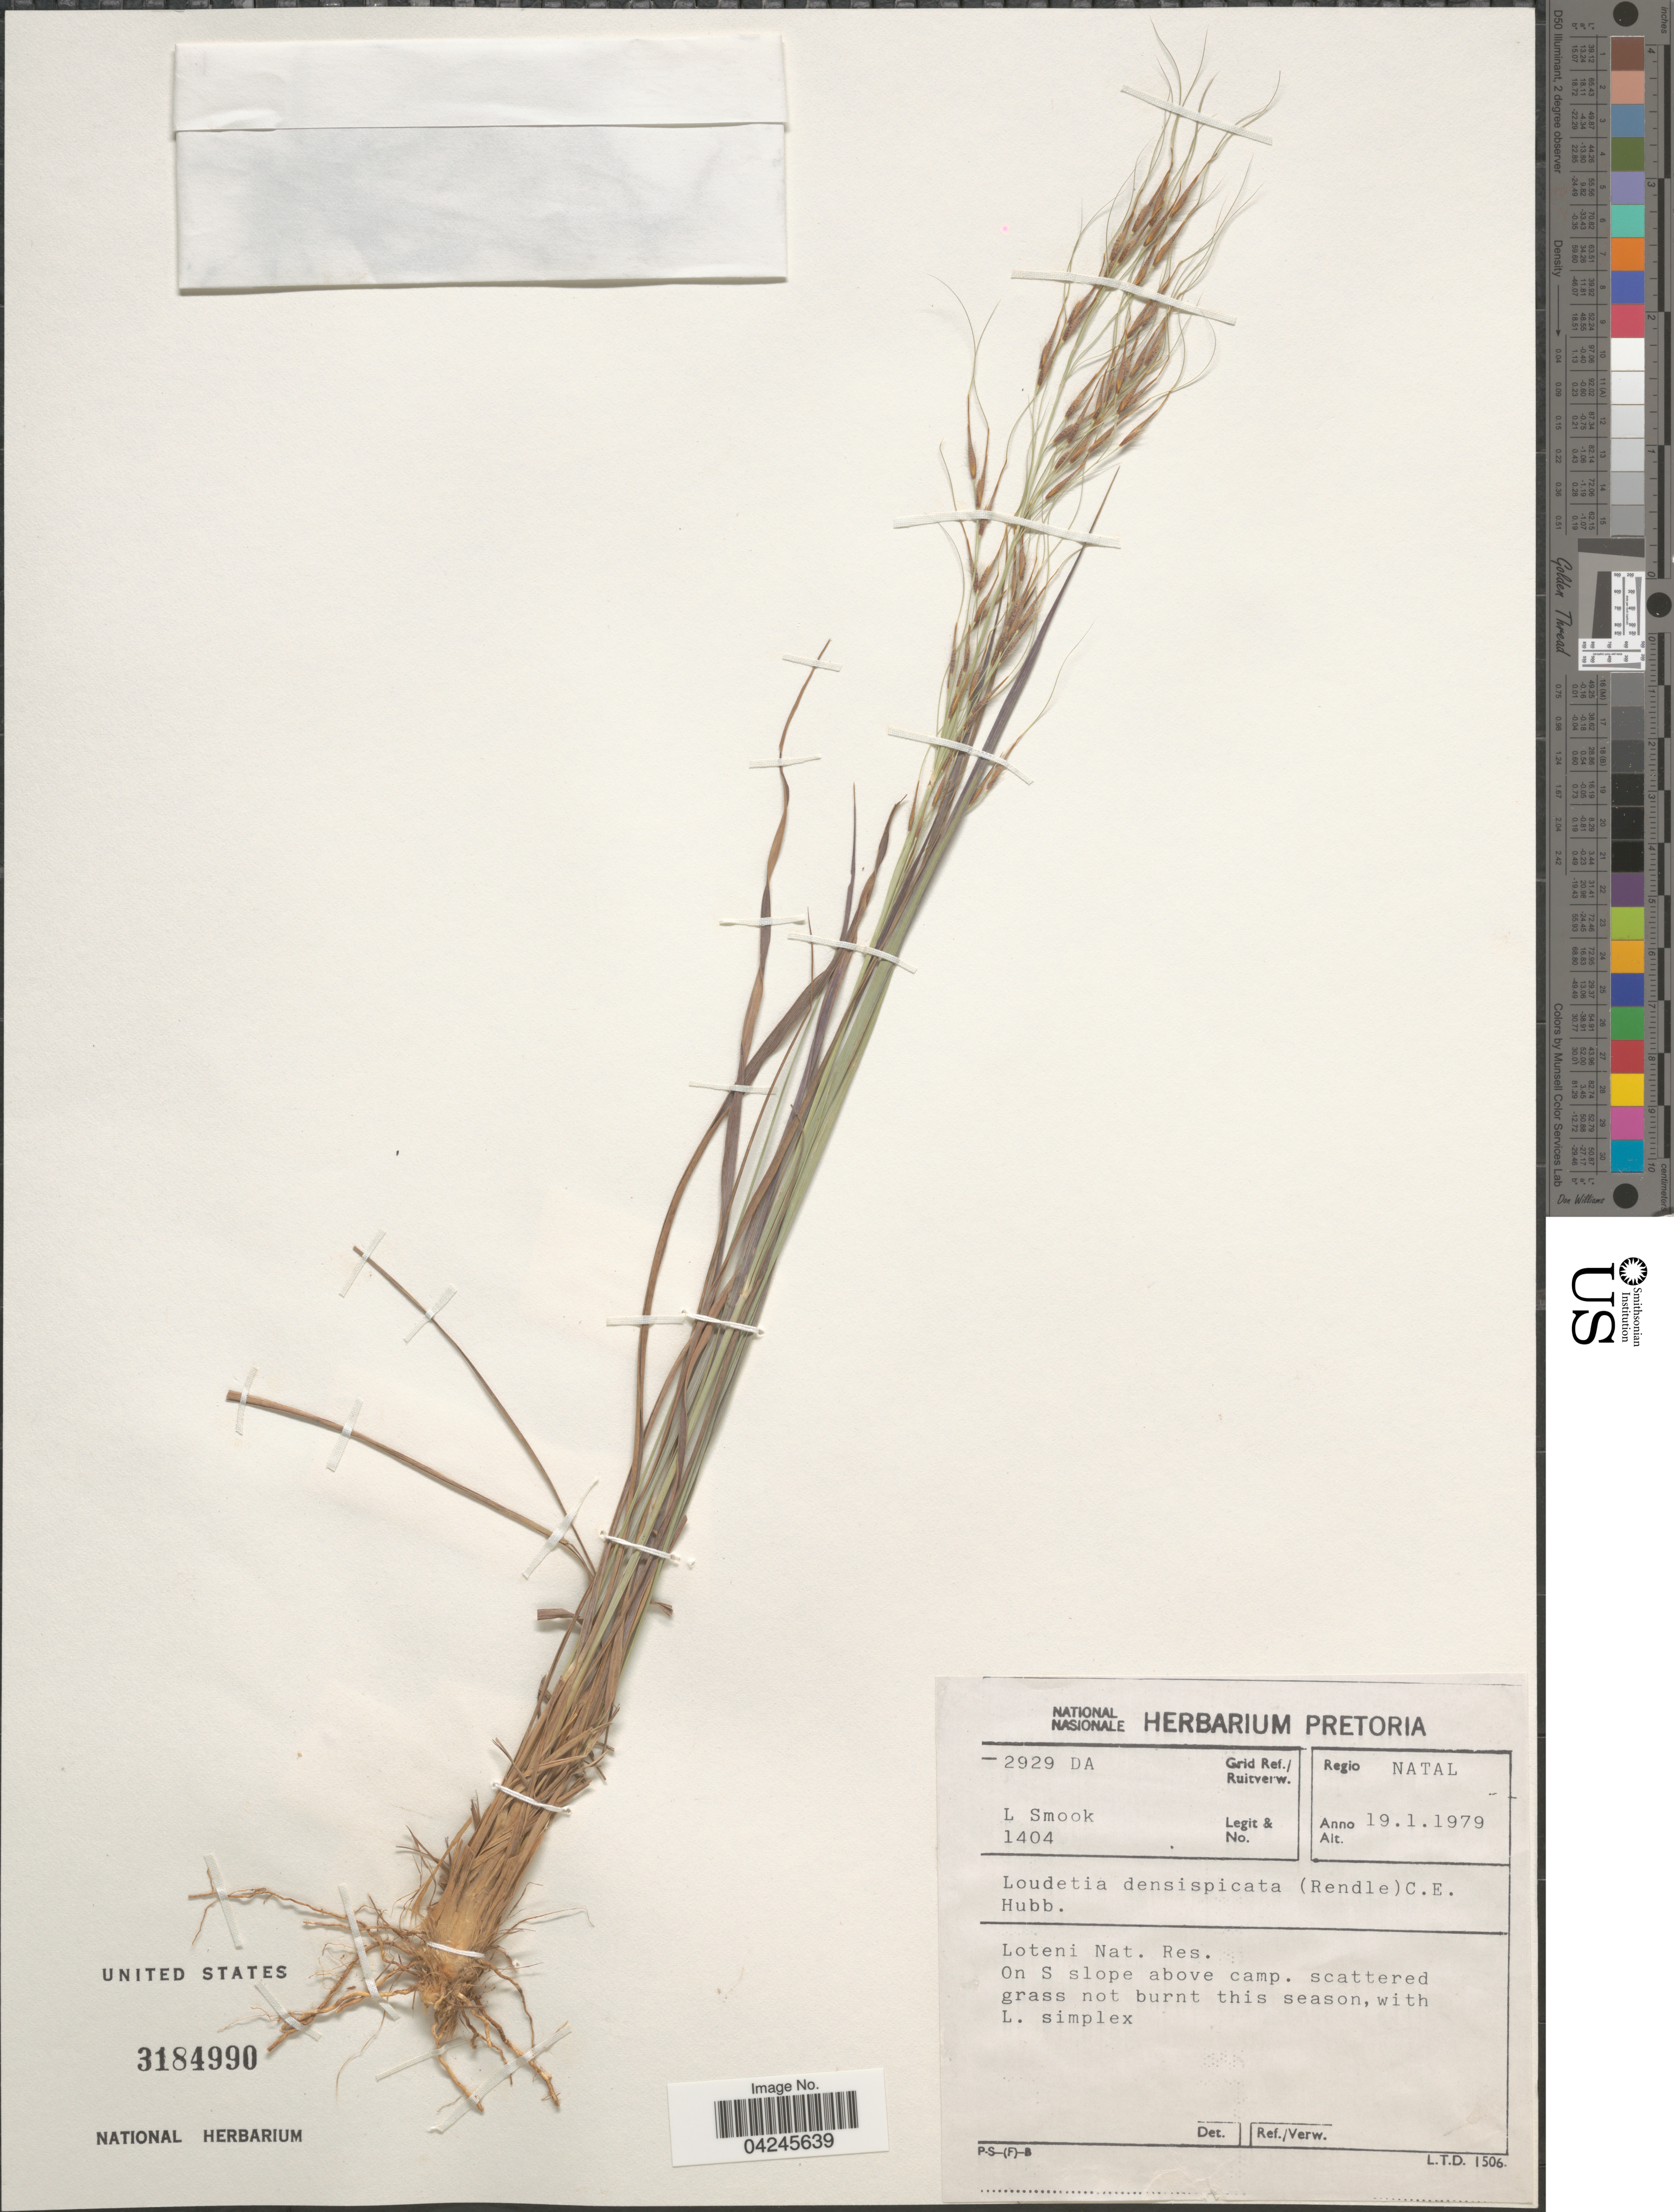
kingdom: Plantae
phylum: Tracheophyta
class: Liliopsida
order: Poales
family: Poaceae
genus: Loudetia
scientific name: Loudetia densispica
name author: (Rendle) C. E. Hubb.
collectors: L. Smook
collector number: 1404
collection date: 1979-01-19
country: South Africa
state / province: KwaZulu-Natal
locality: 2929 DA Grid Ref./ Ruitverw. Regio Natal. Loteni Nat. Res. On S slope above camp.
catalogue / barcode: US 3184990